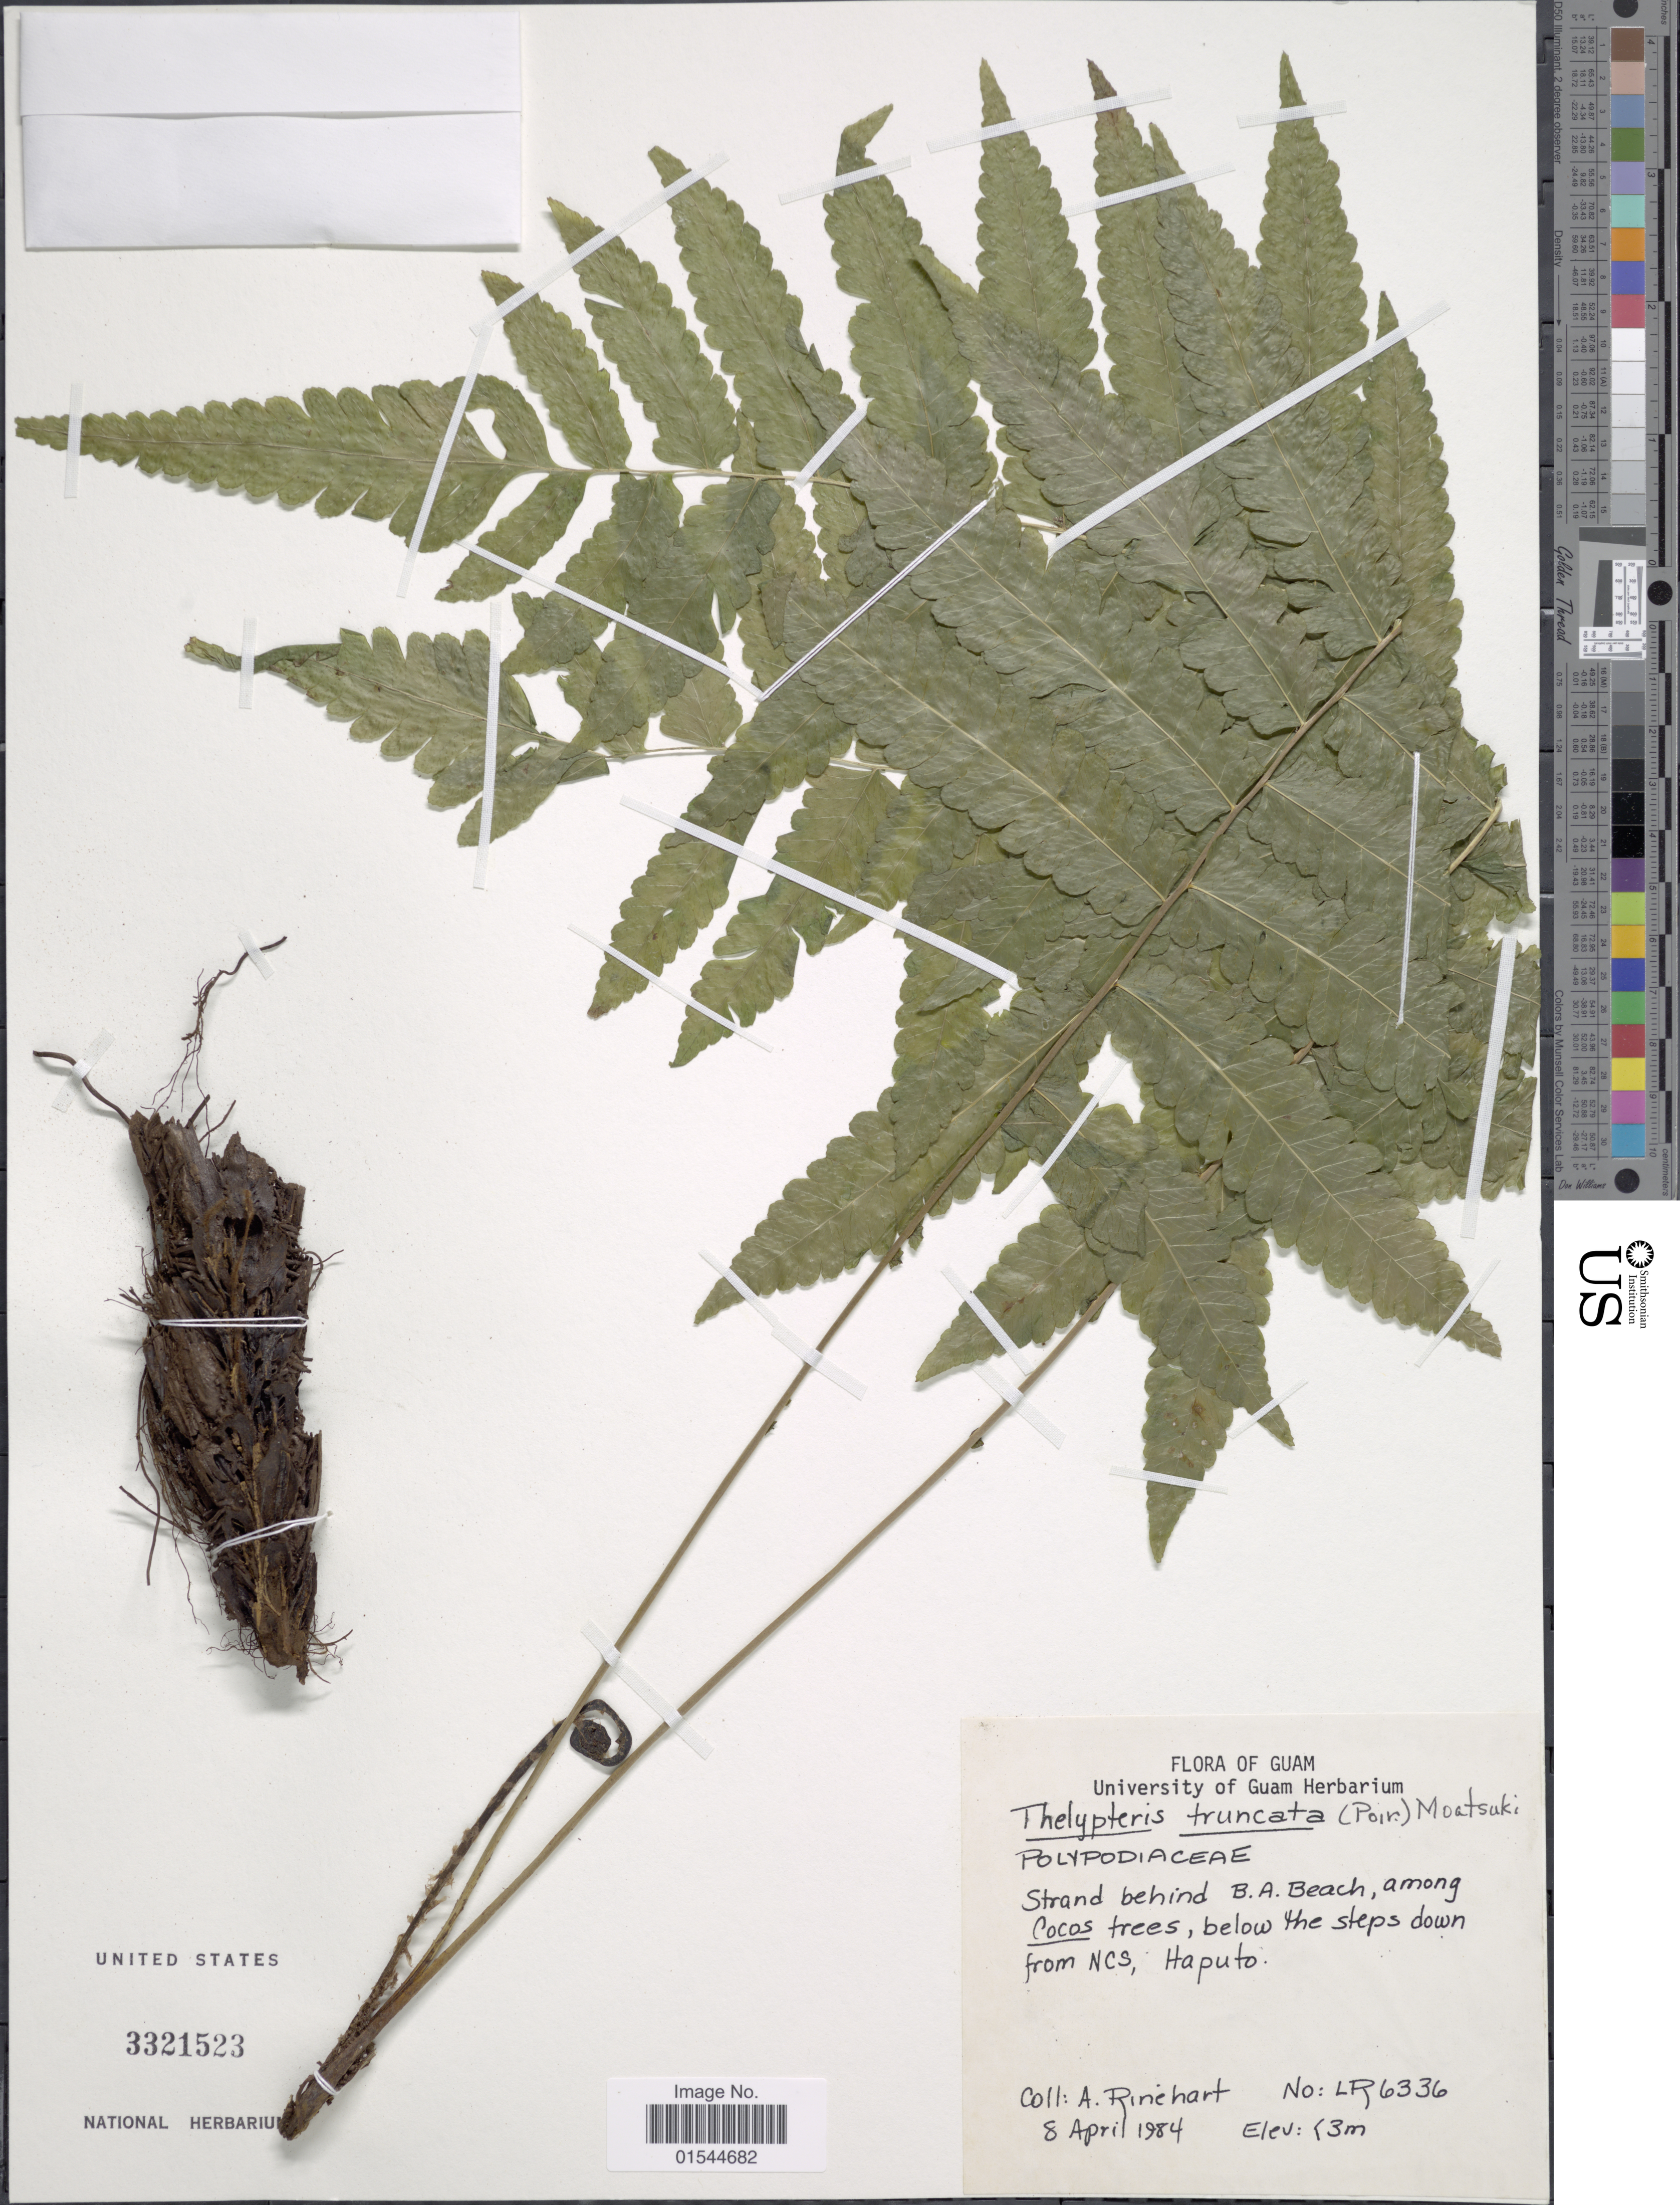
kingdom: Plantae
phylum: Tracheophyta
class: Polypodiopsida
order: Polypodiales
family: Thelypteridaceae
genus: Pneumatopteris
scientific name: Pneumatopteris truncata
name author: (Poir.) Holttum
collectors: A. Rinehart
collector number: LR6336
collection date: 1984-04-08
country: Guam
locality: Strand behind B.A. Beach, among Cocos tress, below the steps down from NCS, Haputo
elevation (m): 3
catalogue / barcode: US 3321523